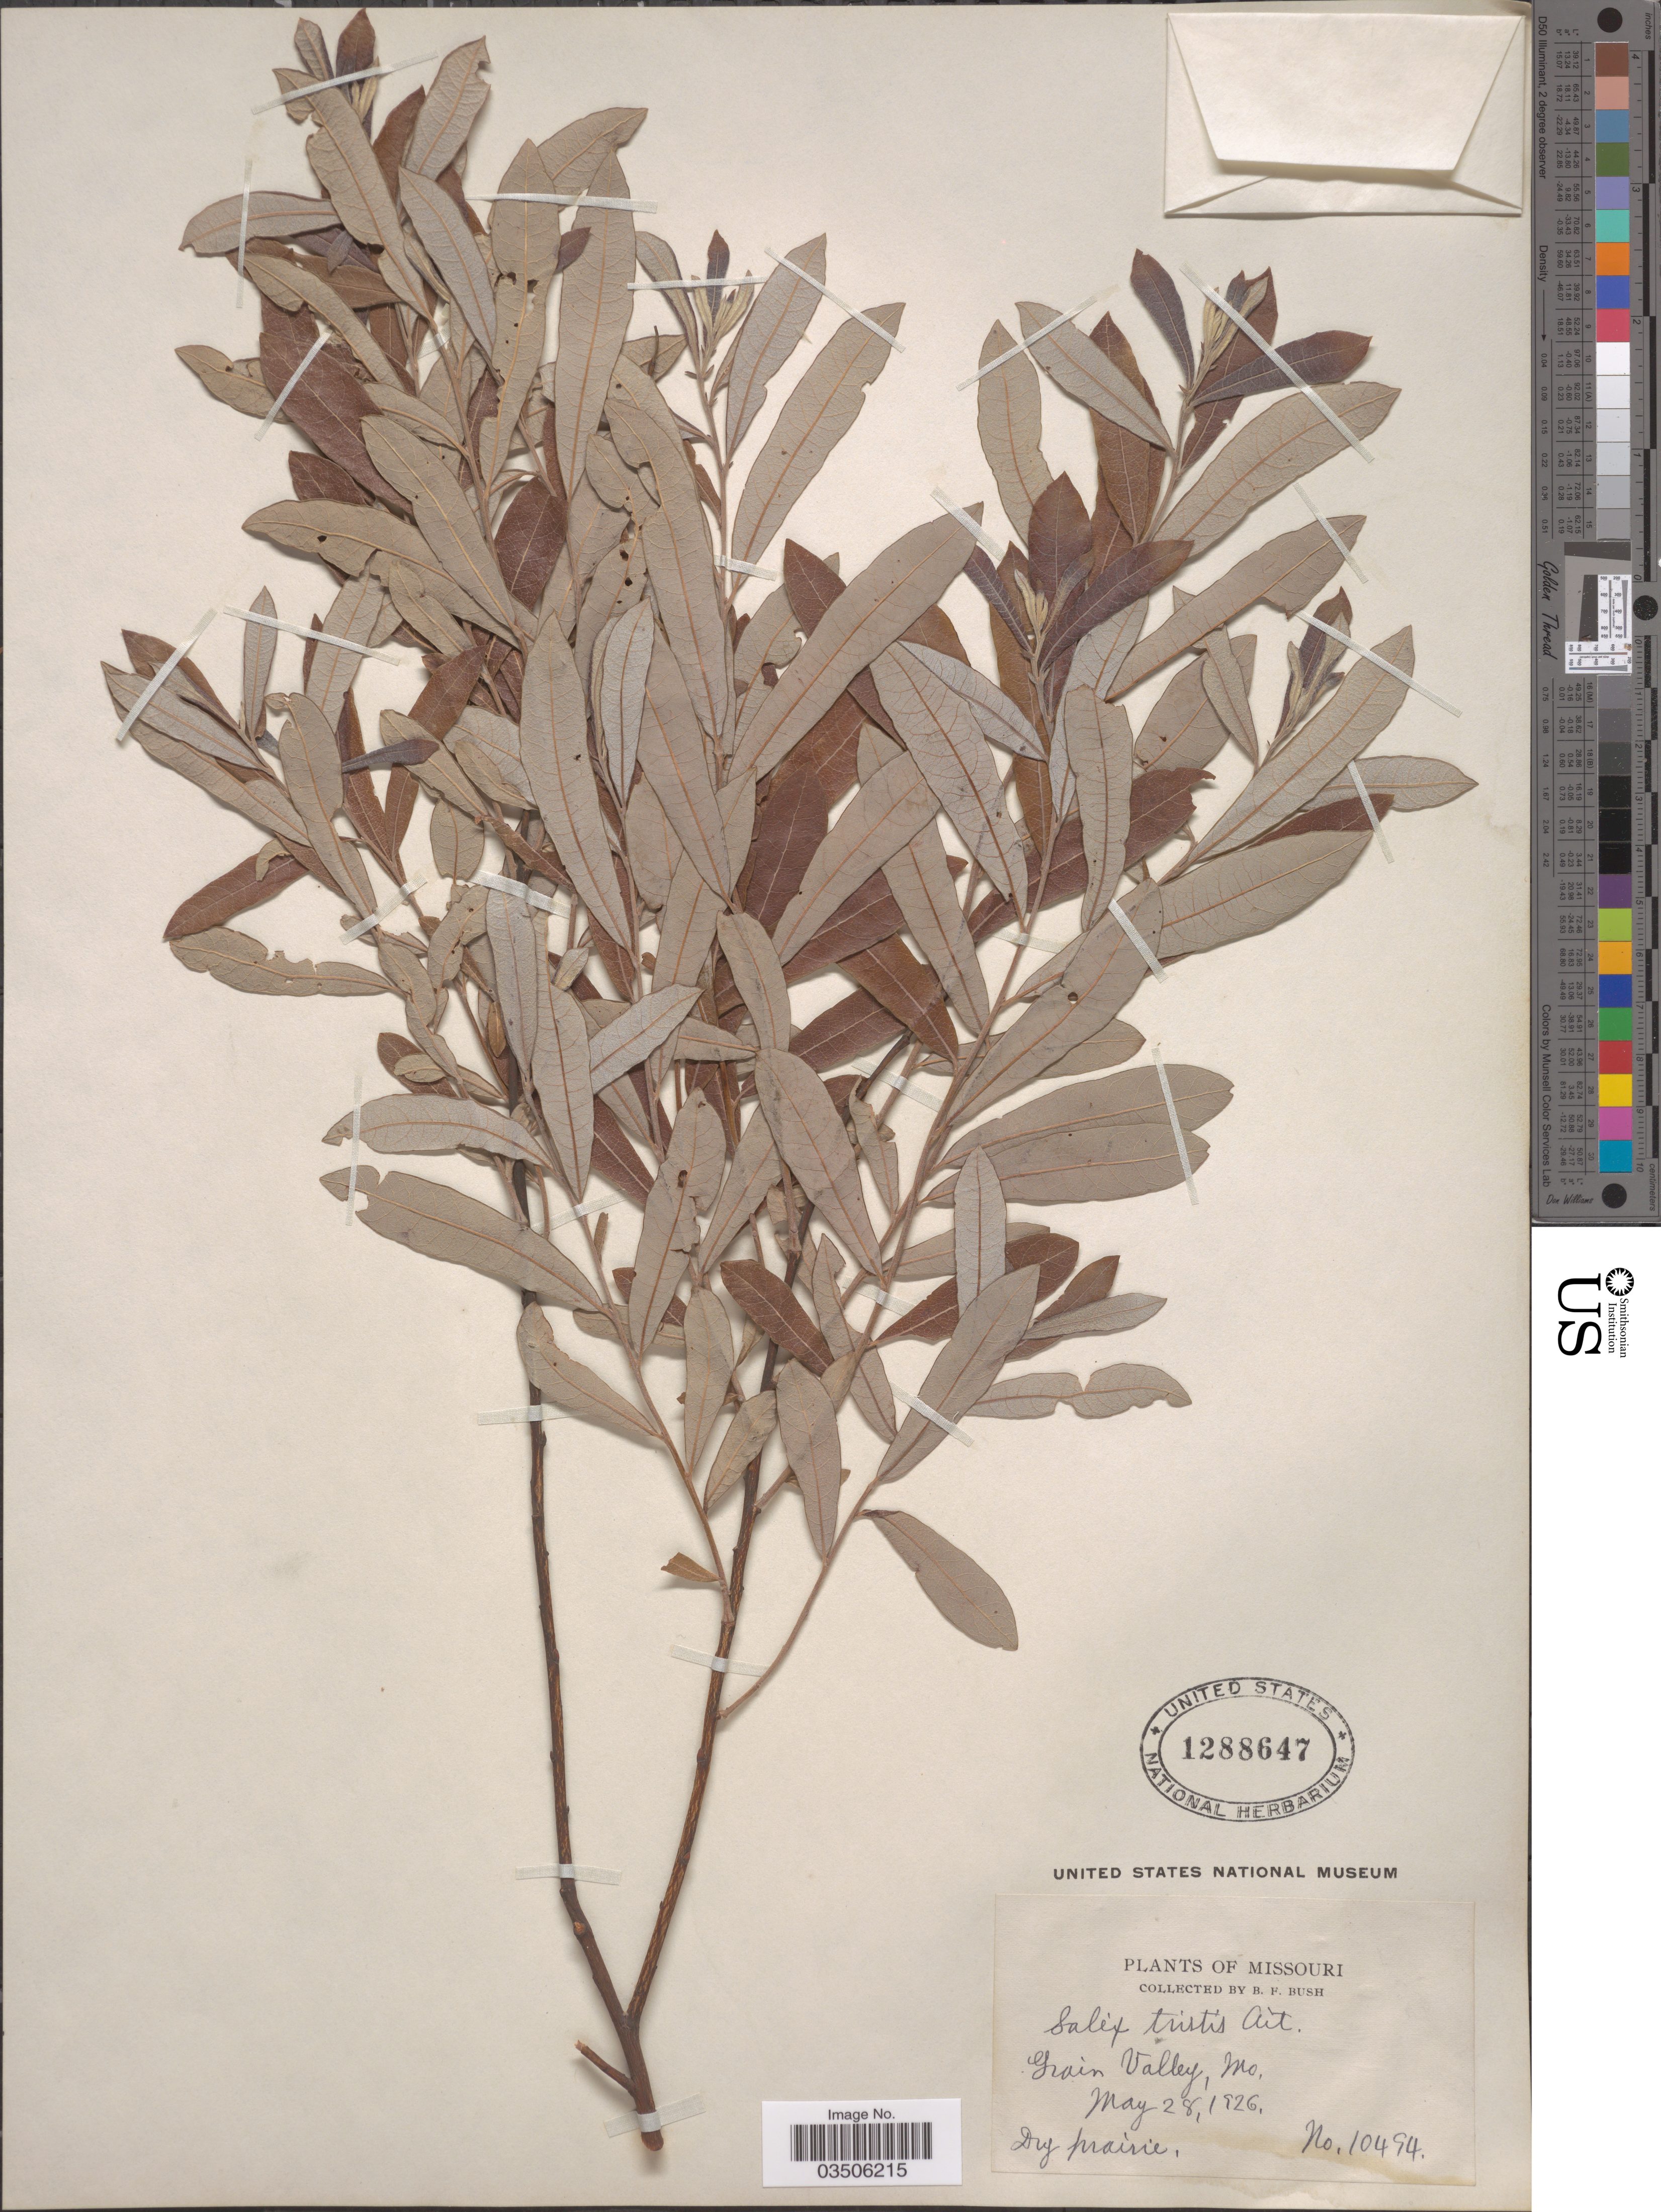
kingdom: Plantae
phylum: Tracheophyta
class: Magnoliopsida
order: Malpighiales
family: Salicaceae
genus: Salix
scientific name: Salix tristis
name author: Aiton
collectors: B. F. Bush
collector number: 10494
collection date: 1926-05-28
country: United States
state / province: Missouri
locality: Grain Valley.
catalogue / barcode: US 1288647